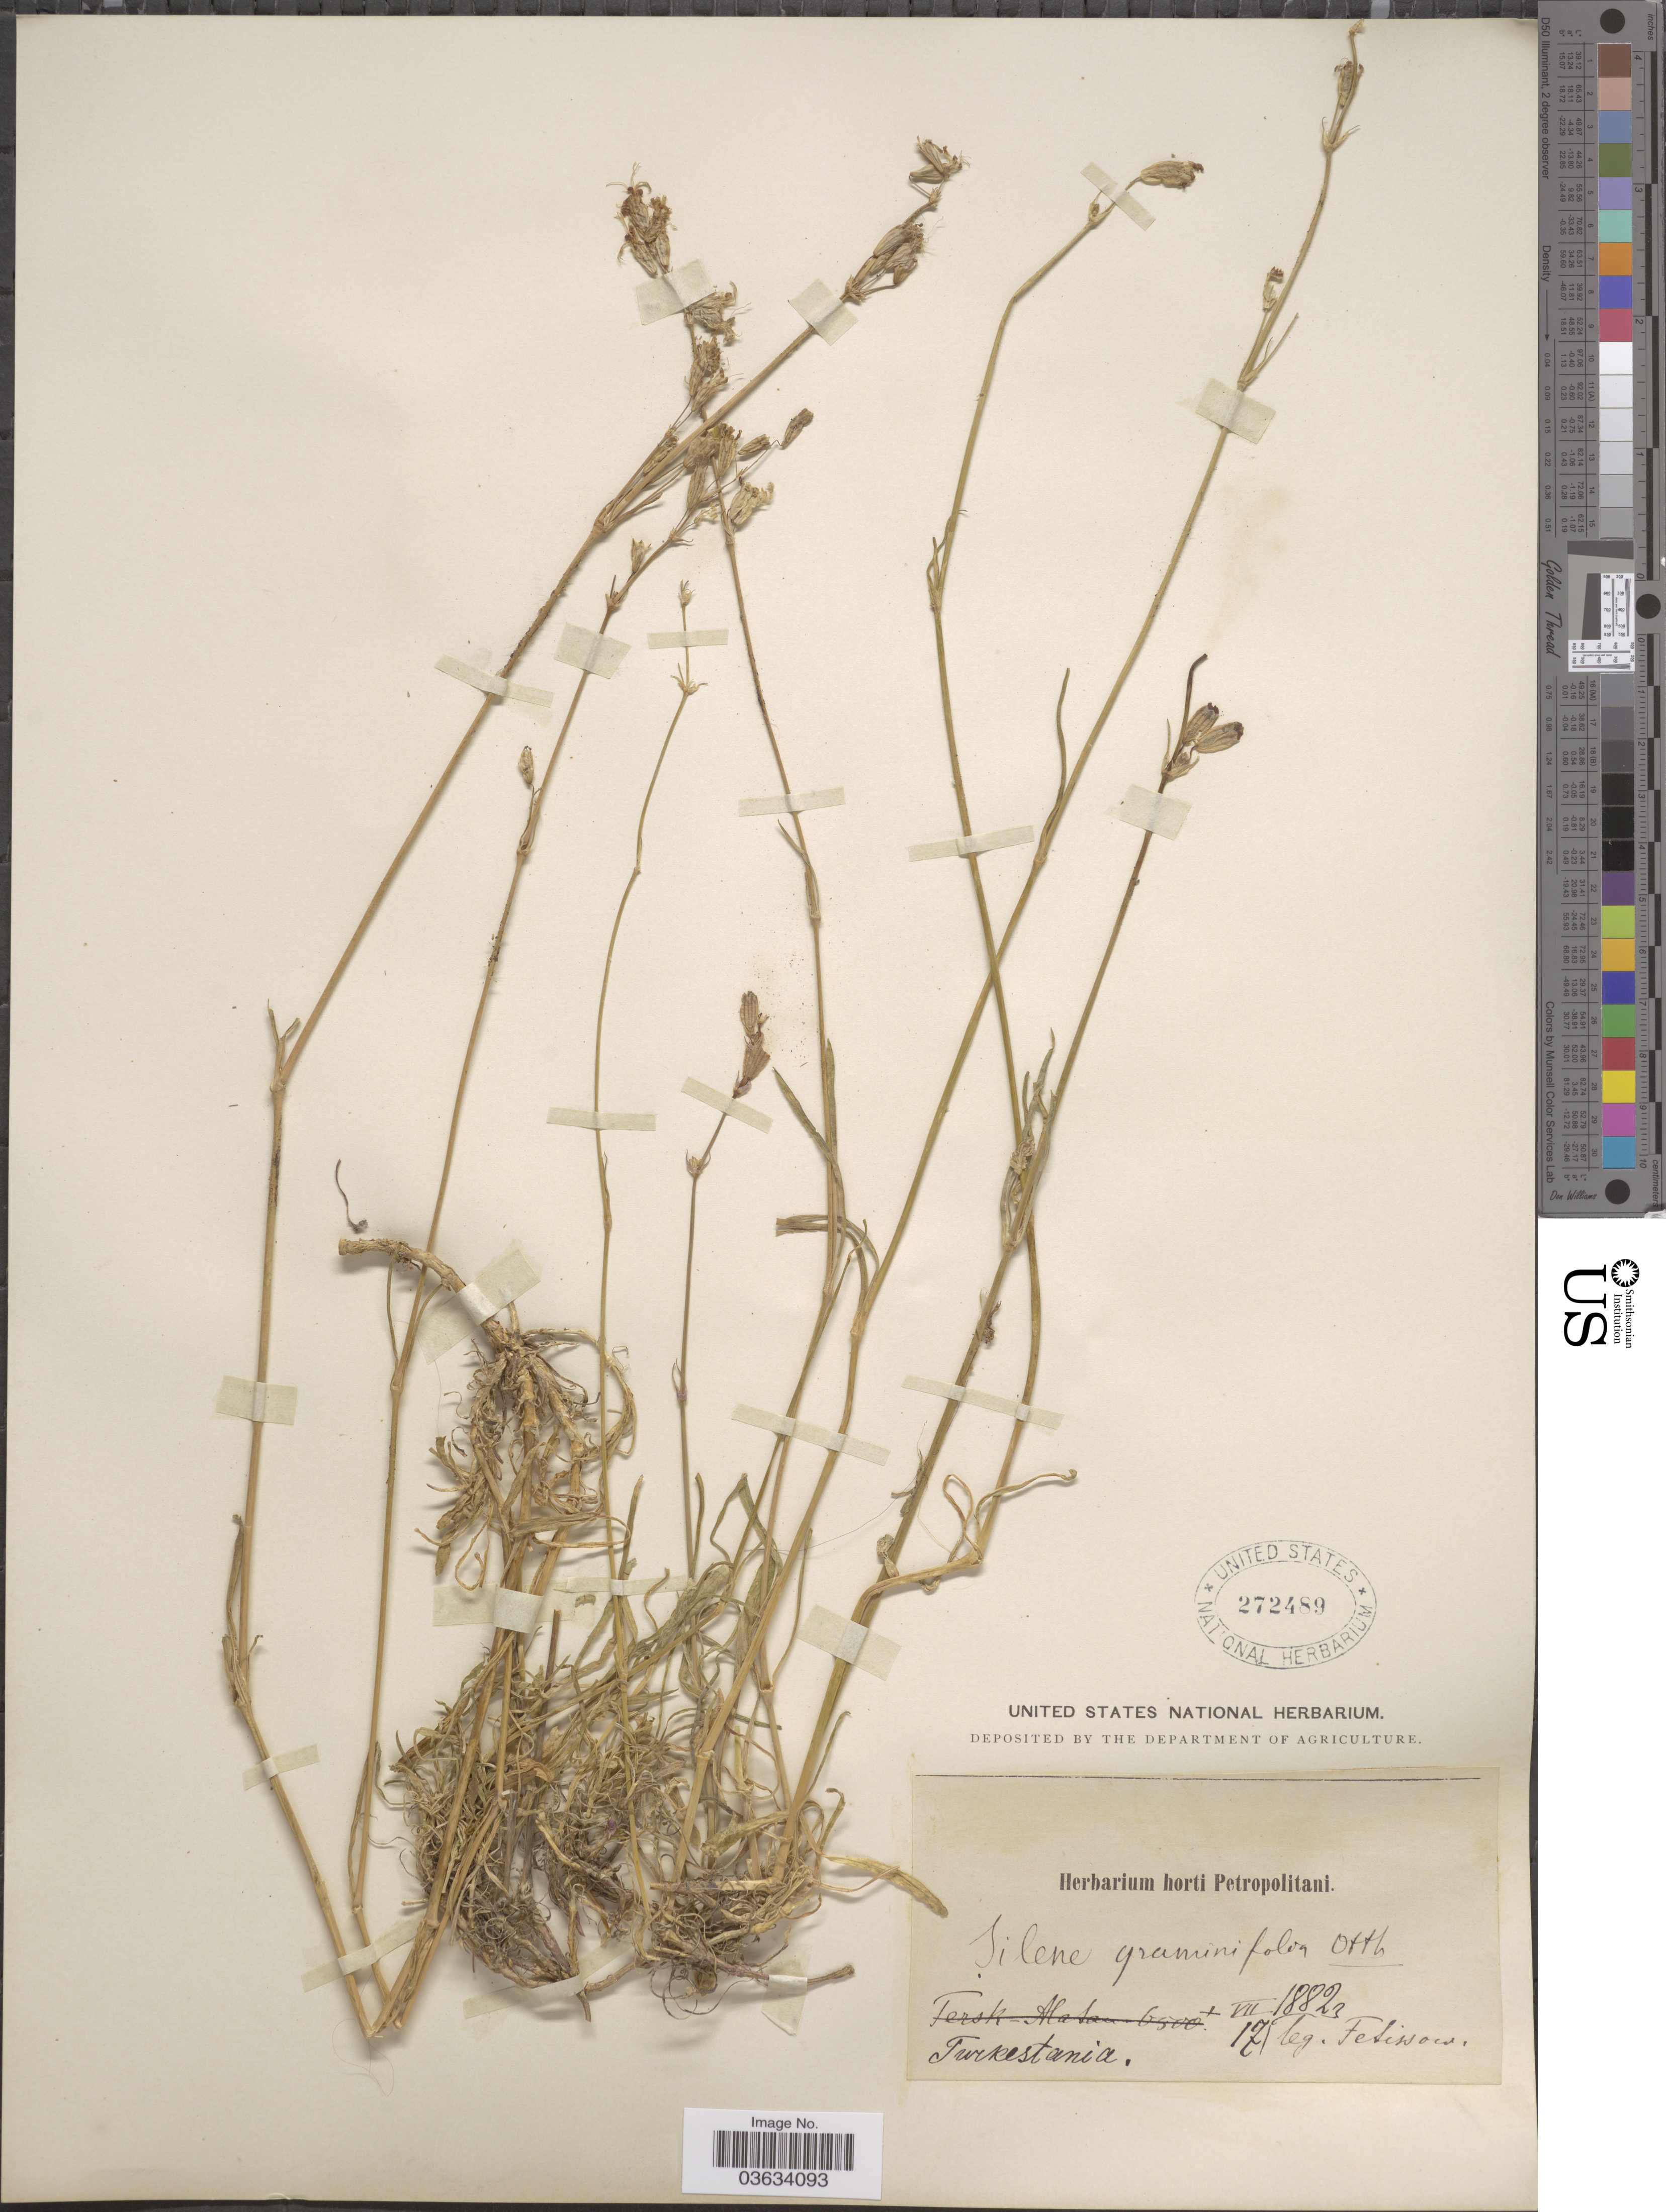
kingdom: Plantae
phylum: Tracheophyta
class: Magnoliopsida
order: Caryophyllales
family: Caryophyllaceae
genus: Silene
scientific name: Silene graminifolia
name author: Otth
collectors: -. Fetissow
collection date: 1882-07-17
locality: Turkestania.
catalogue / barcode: US 272489